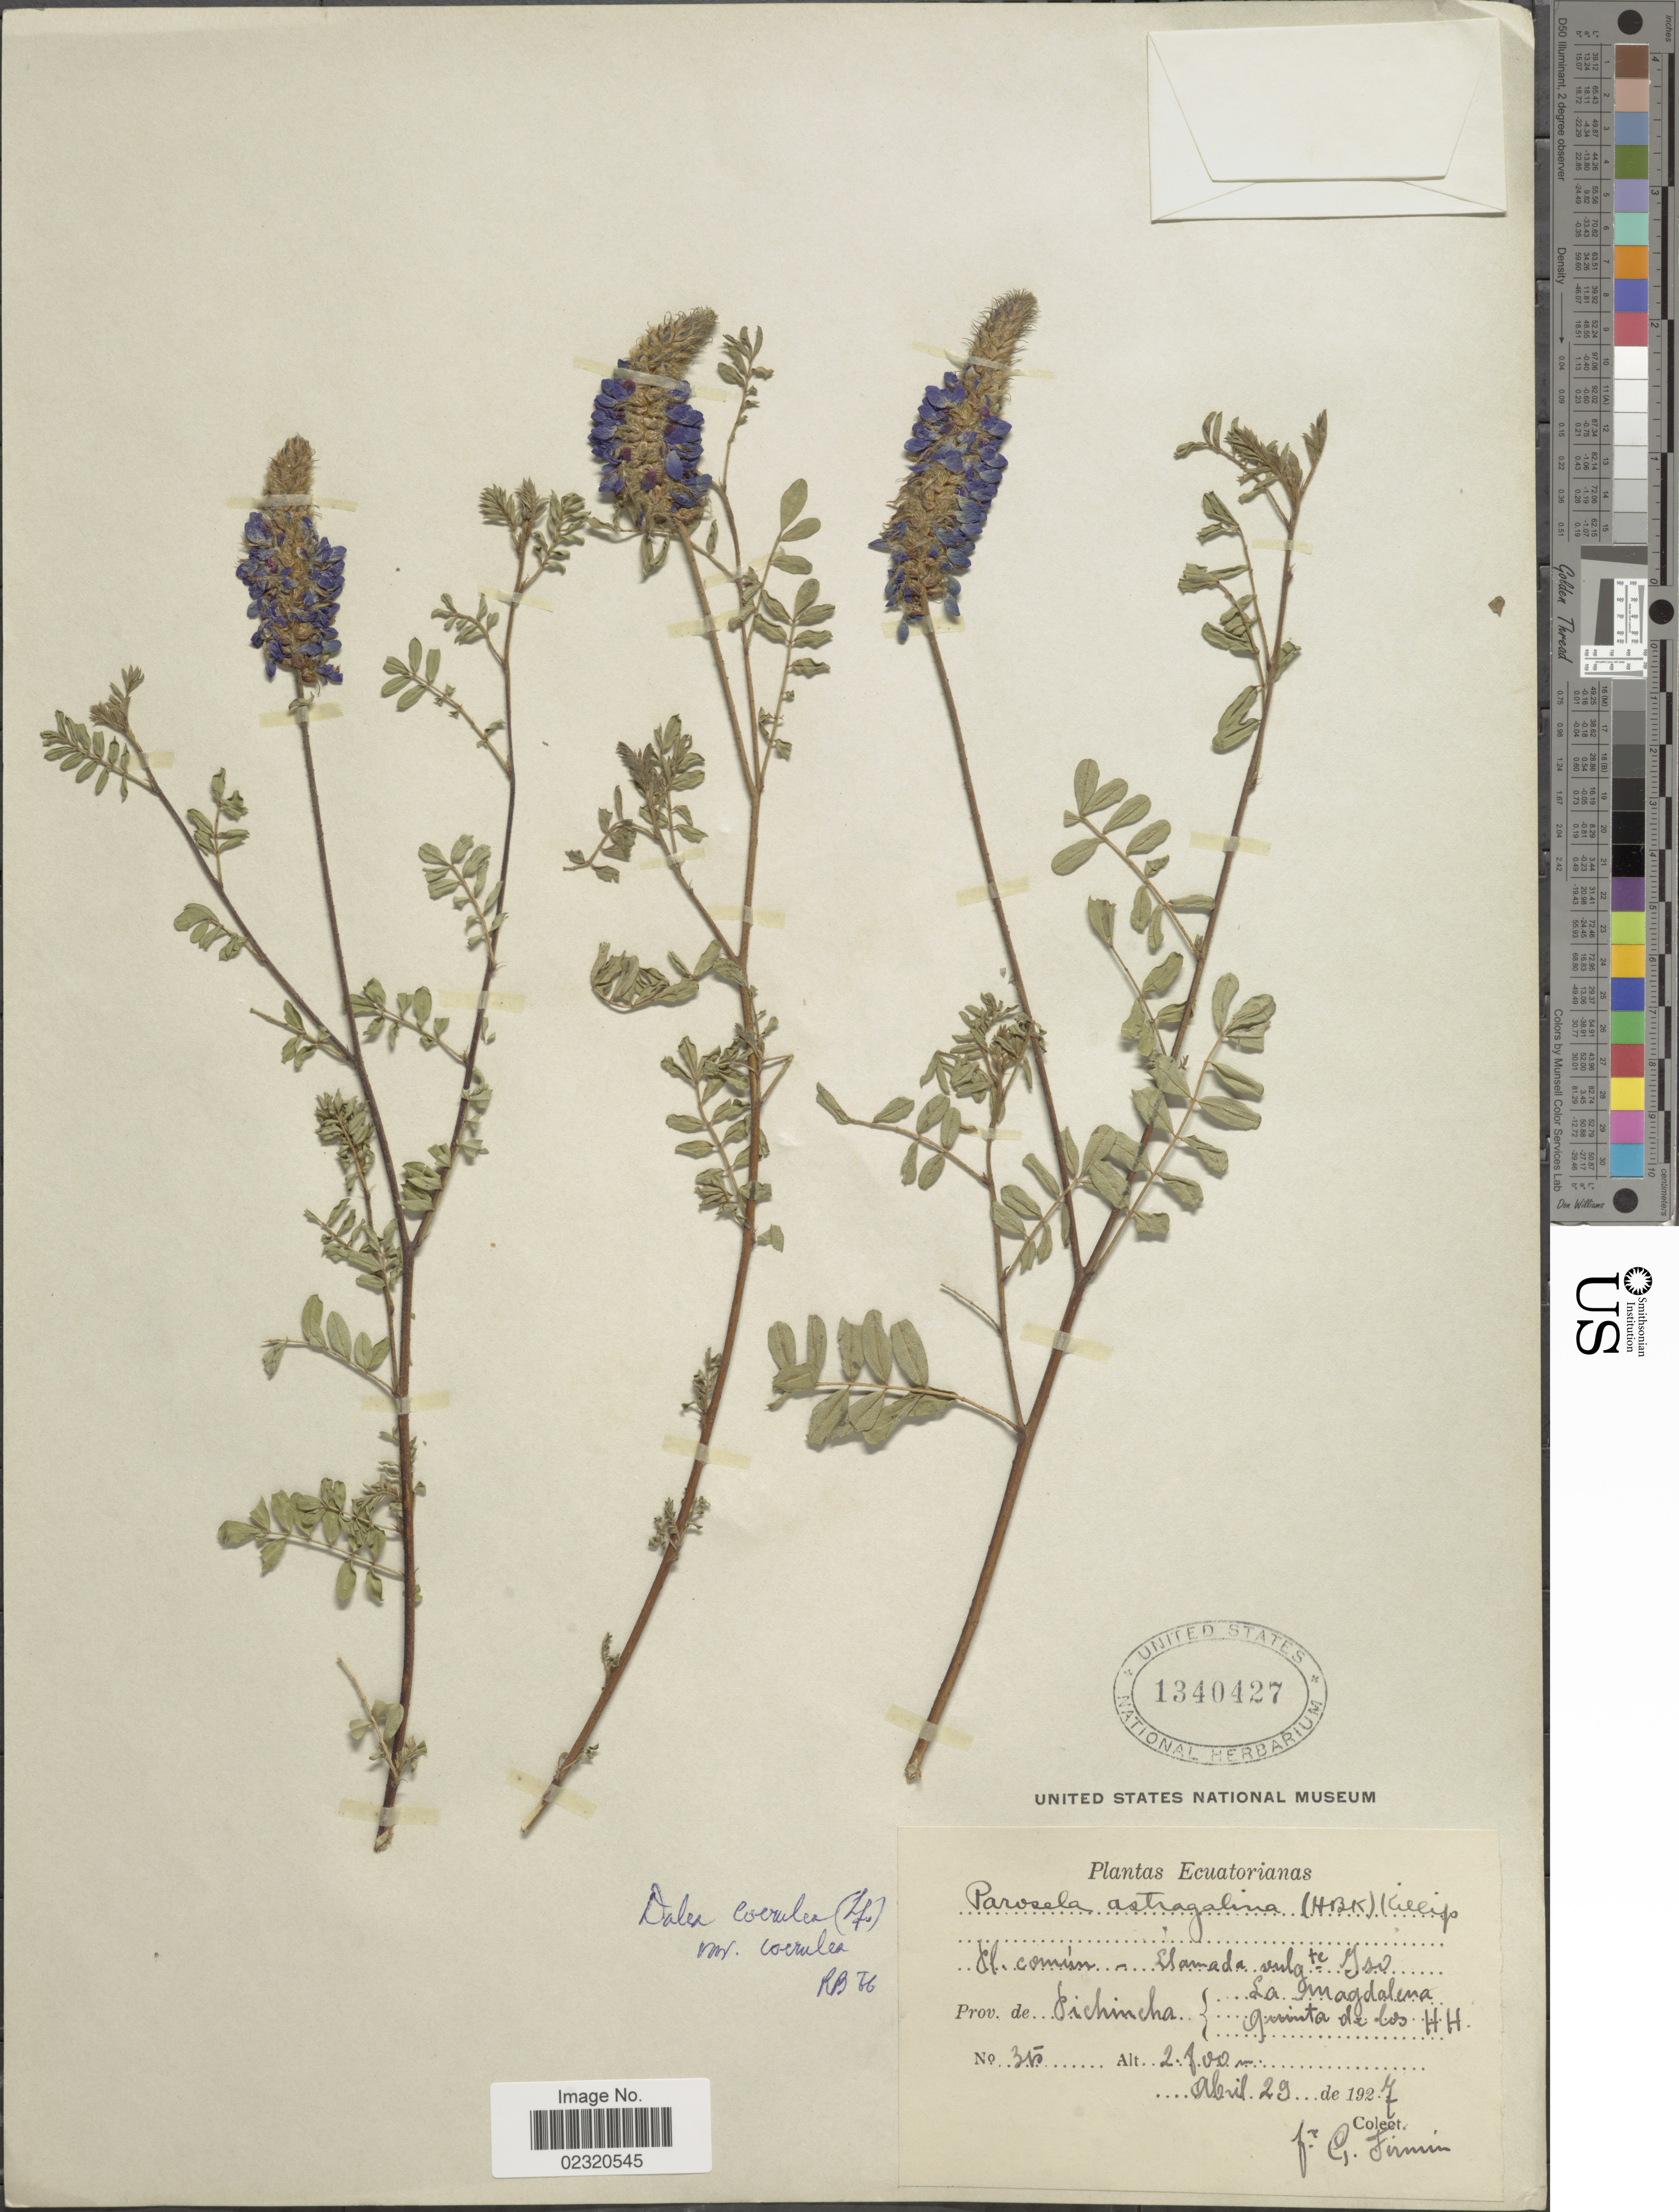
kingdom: Plantae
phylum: Tracheophyta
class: Magnoliopsida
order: Fabales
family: Fabaceae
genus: Dalea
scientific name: Dalea coerulea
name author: (L. f.) Schinz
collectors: F. Firmin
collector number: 35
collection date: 1927-04-29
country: Ecuador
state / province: Pichincha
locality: La Magdalena, Quinta de los H.H.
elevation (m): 2800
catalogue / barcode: US 1340427